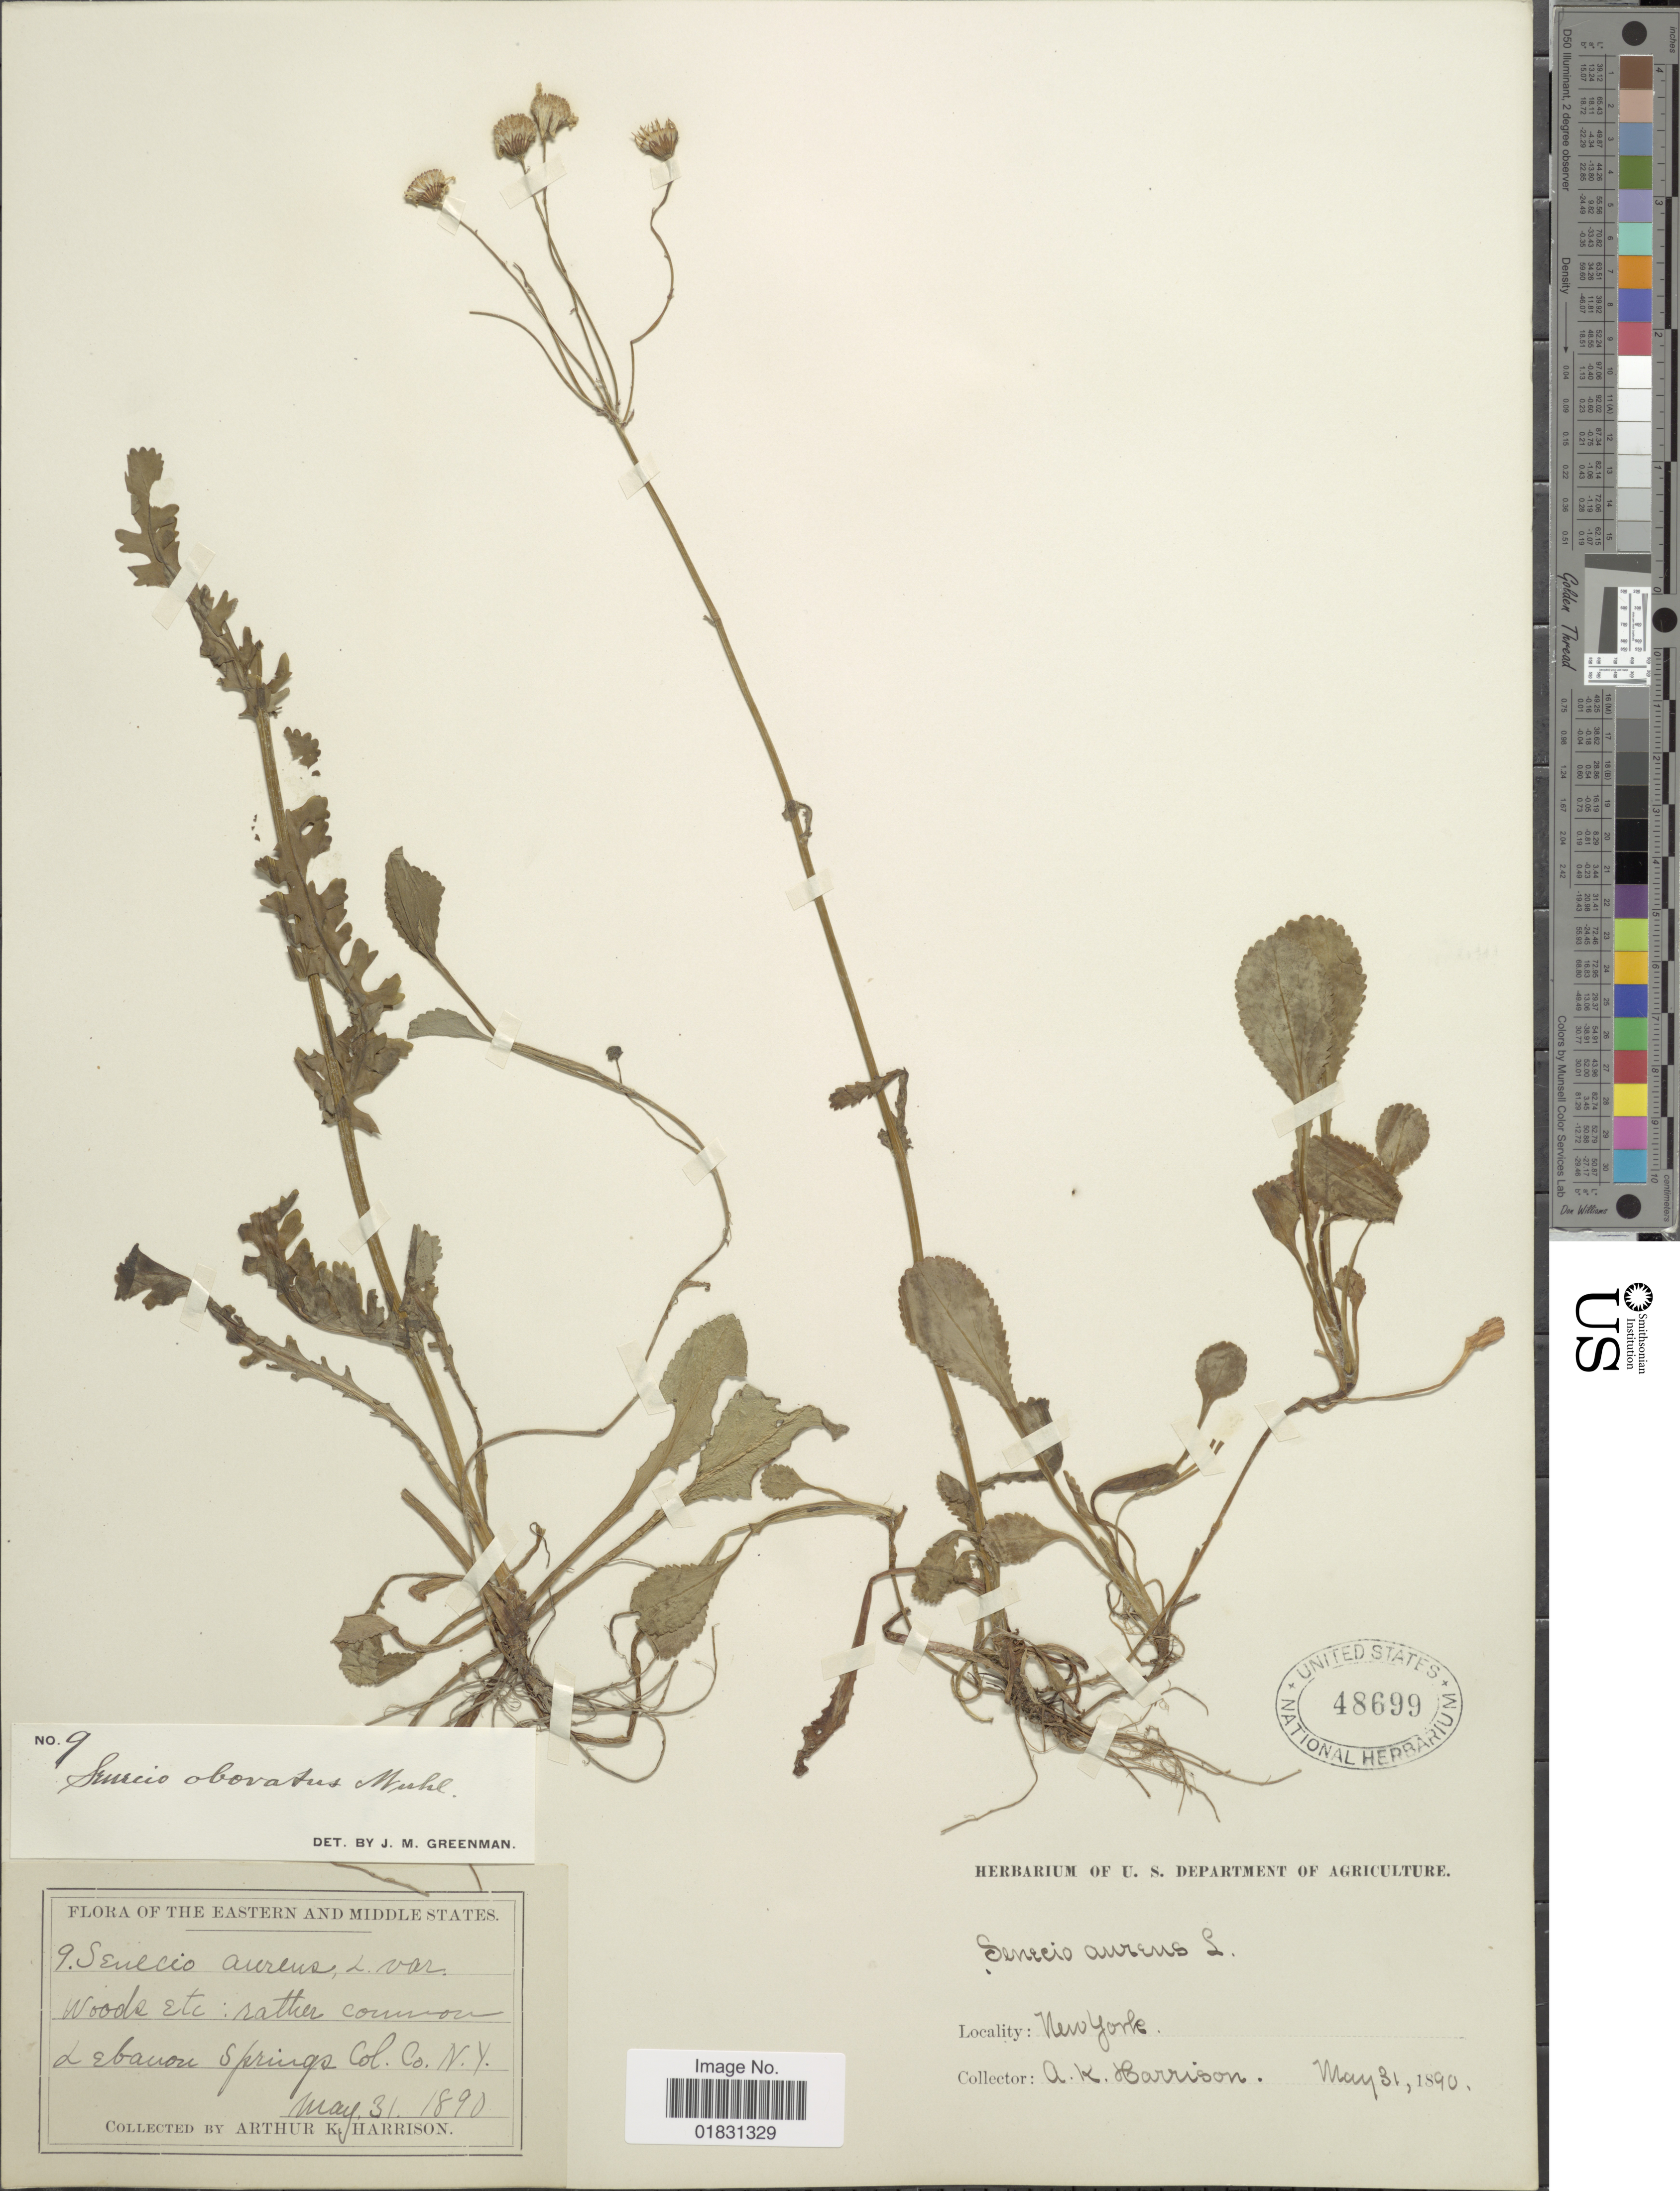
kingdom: Plantae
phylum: Tracheophyta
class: Magnoliopsida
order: Asterales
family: Asteraceae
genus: Packera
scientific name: Packera obovata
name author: (Muhl. ex Willd.) W.A. Weber & Á. Löve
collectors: A. K. Harrison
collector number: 9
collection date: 1890-05-31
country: United States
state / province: New York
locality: Woods etc: rather common Lebanon Springs Col Co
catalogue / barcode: US 48699